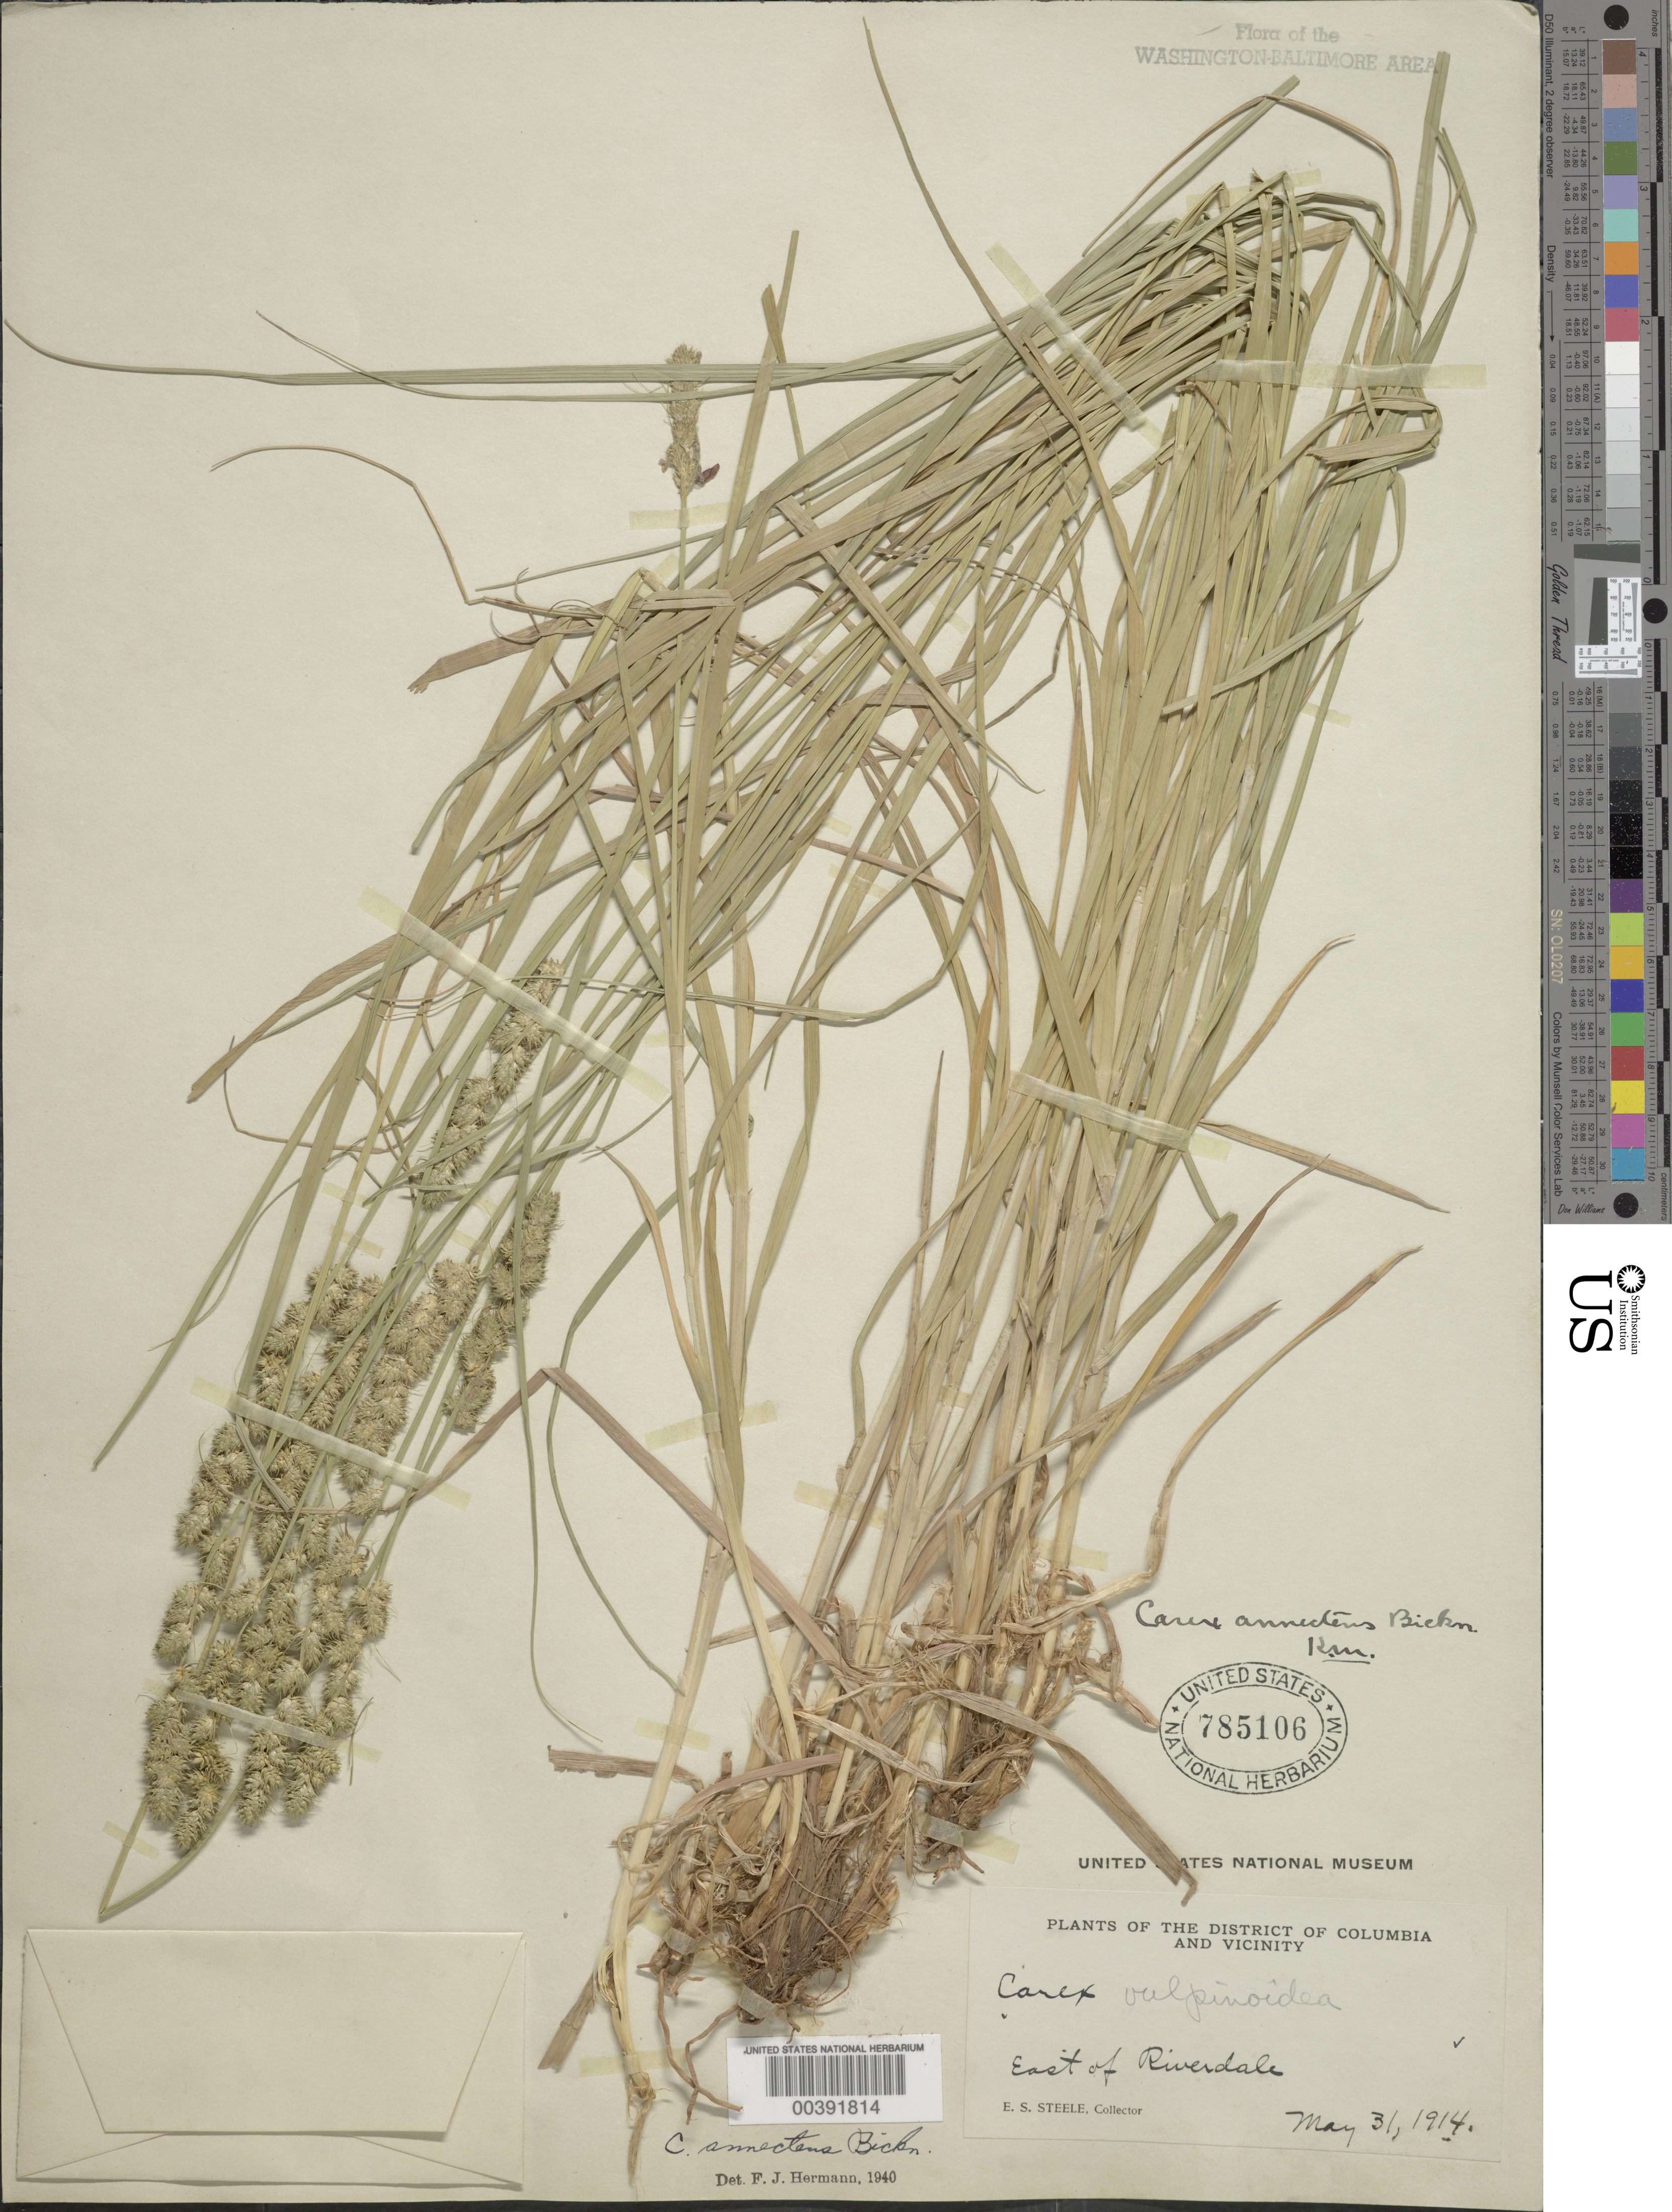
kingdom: Plantae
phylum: Tracheophyta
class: Liliopsida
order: Poales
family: Cyperaceae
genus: Carex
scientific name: Carex annectens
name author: (E.P. Bicknell) E.P. Bicknell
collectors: E. Steele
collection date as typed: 31 May 1914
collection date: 1914-05-31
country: United States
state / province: Maryland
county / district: Prince George's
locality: East of Riverdale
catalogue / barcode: US 785106